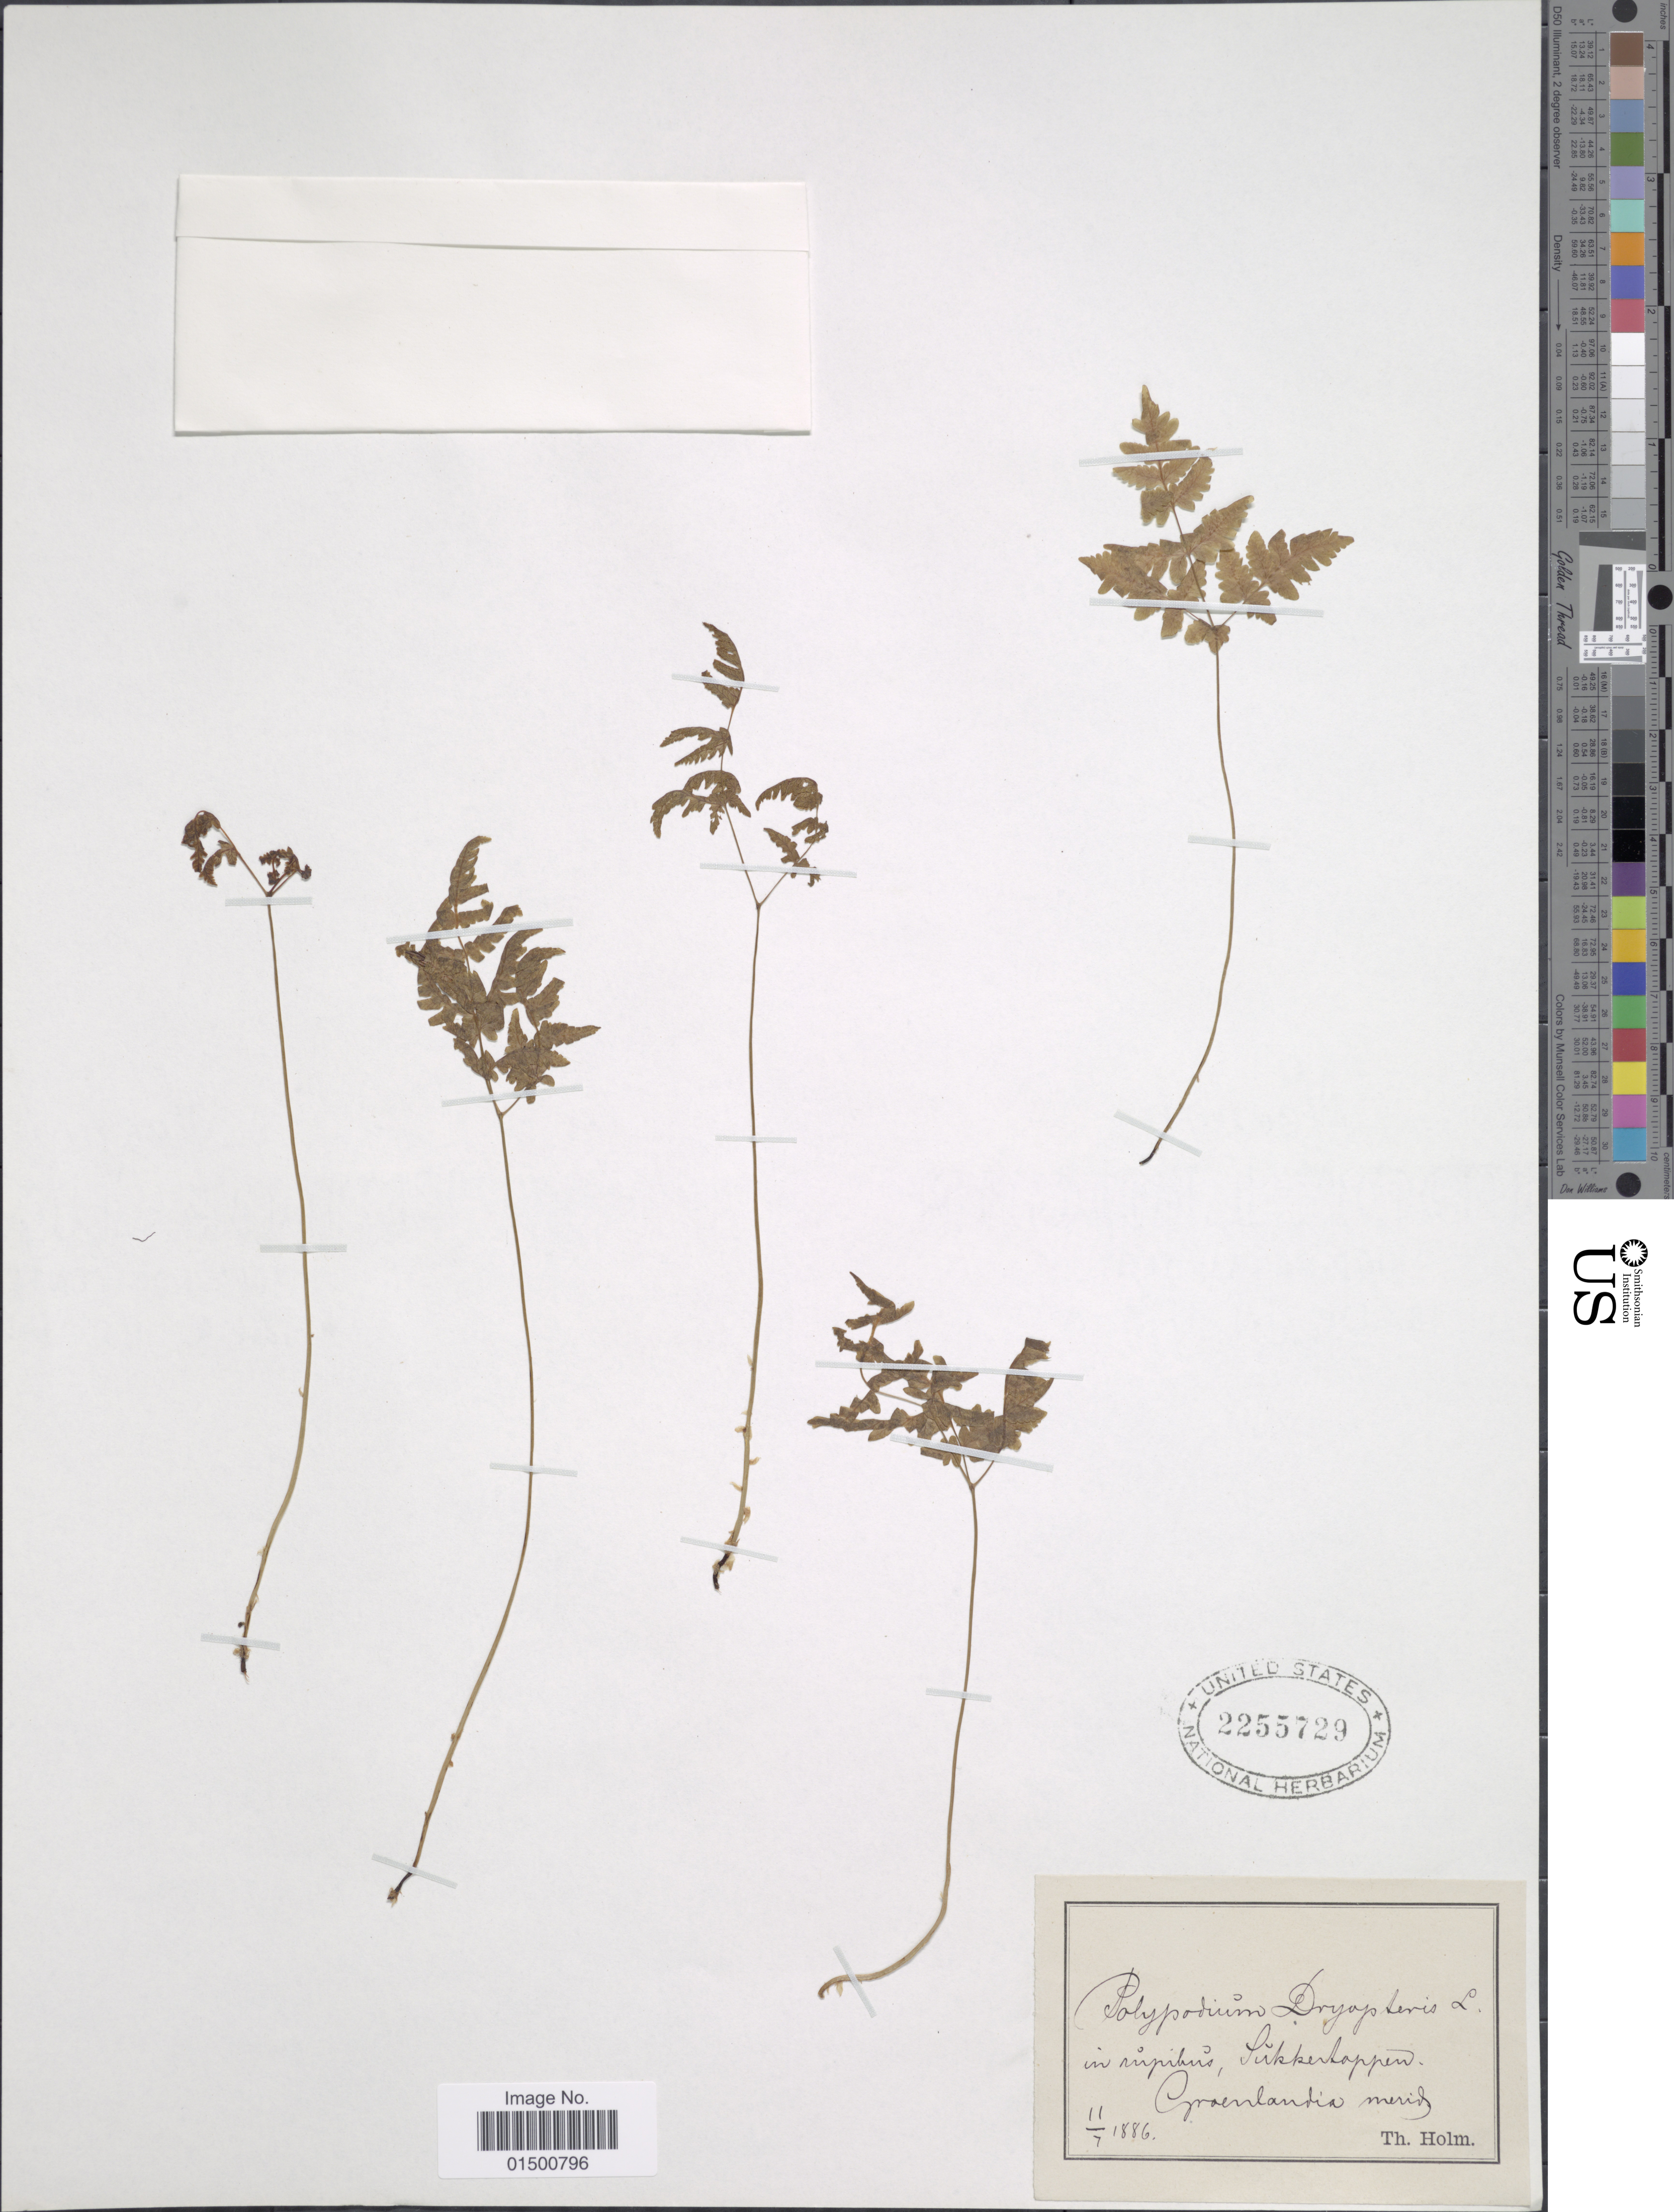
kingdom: Plantae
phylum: Tracheophyta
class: Polypodiopsida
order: Polypodiales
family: Cystopteridaceae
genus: Gymnocarpium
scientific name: Gymnocarpium robertianum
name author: (Hoffm.) Newman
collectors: T. Holm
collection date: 1886-07-11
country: Greenland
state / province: Qeqqata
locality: Sukkertoppen, Groenlandia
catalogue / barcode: US 2255729